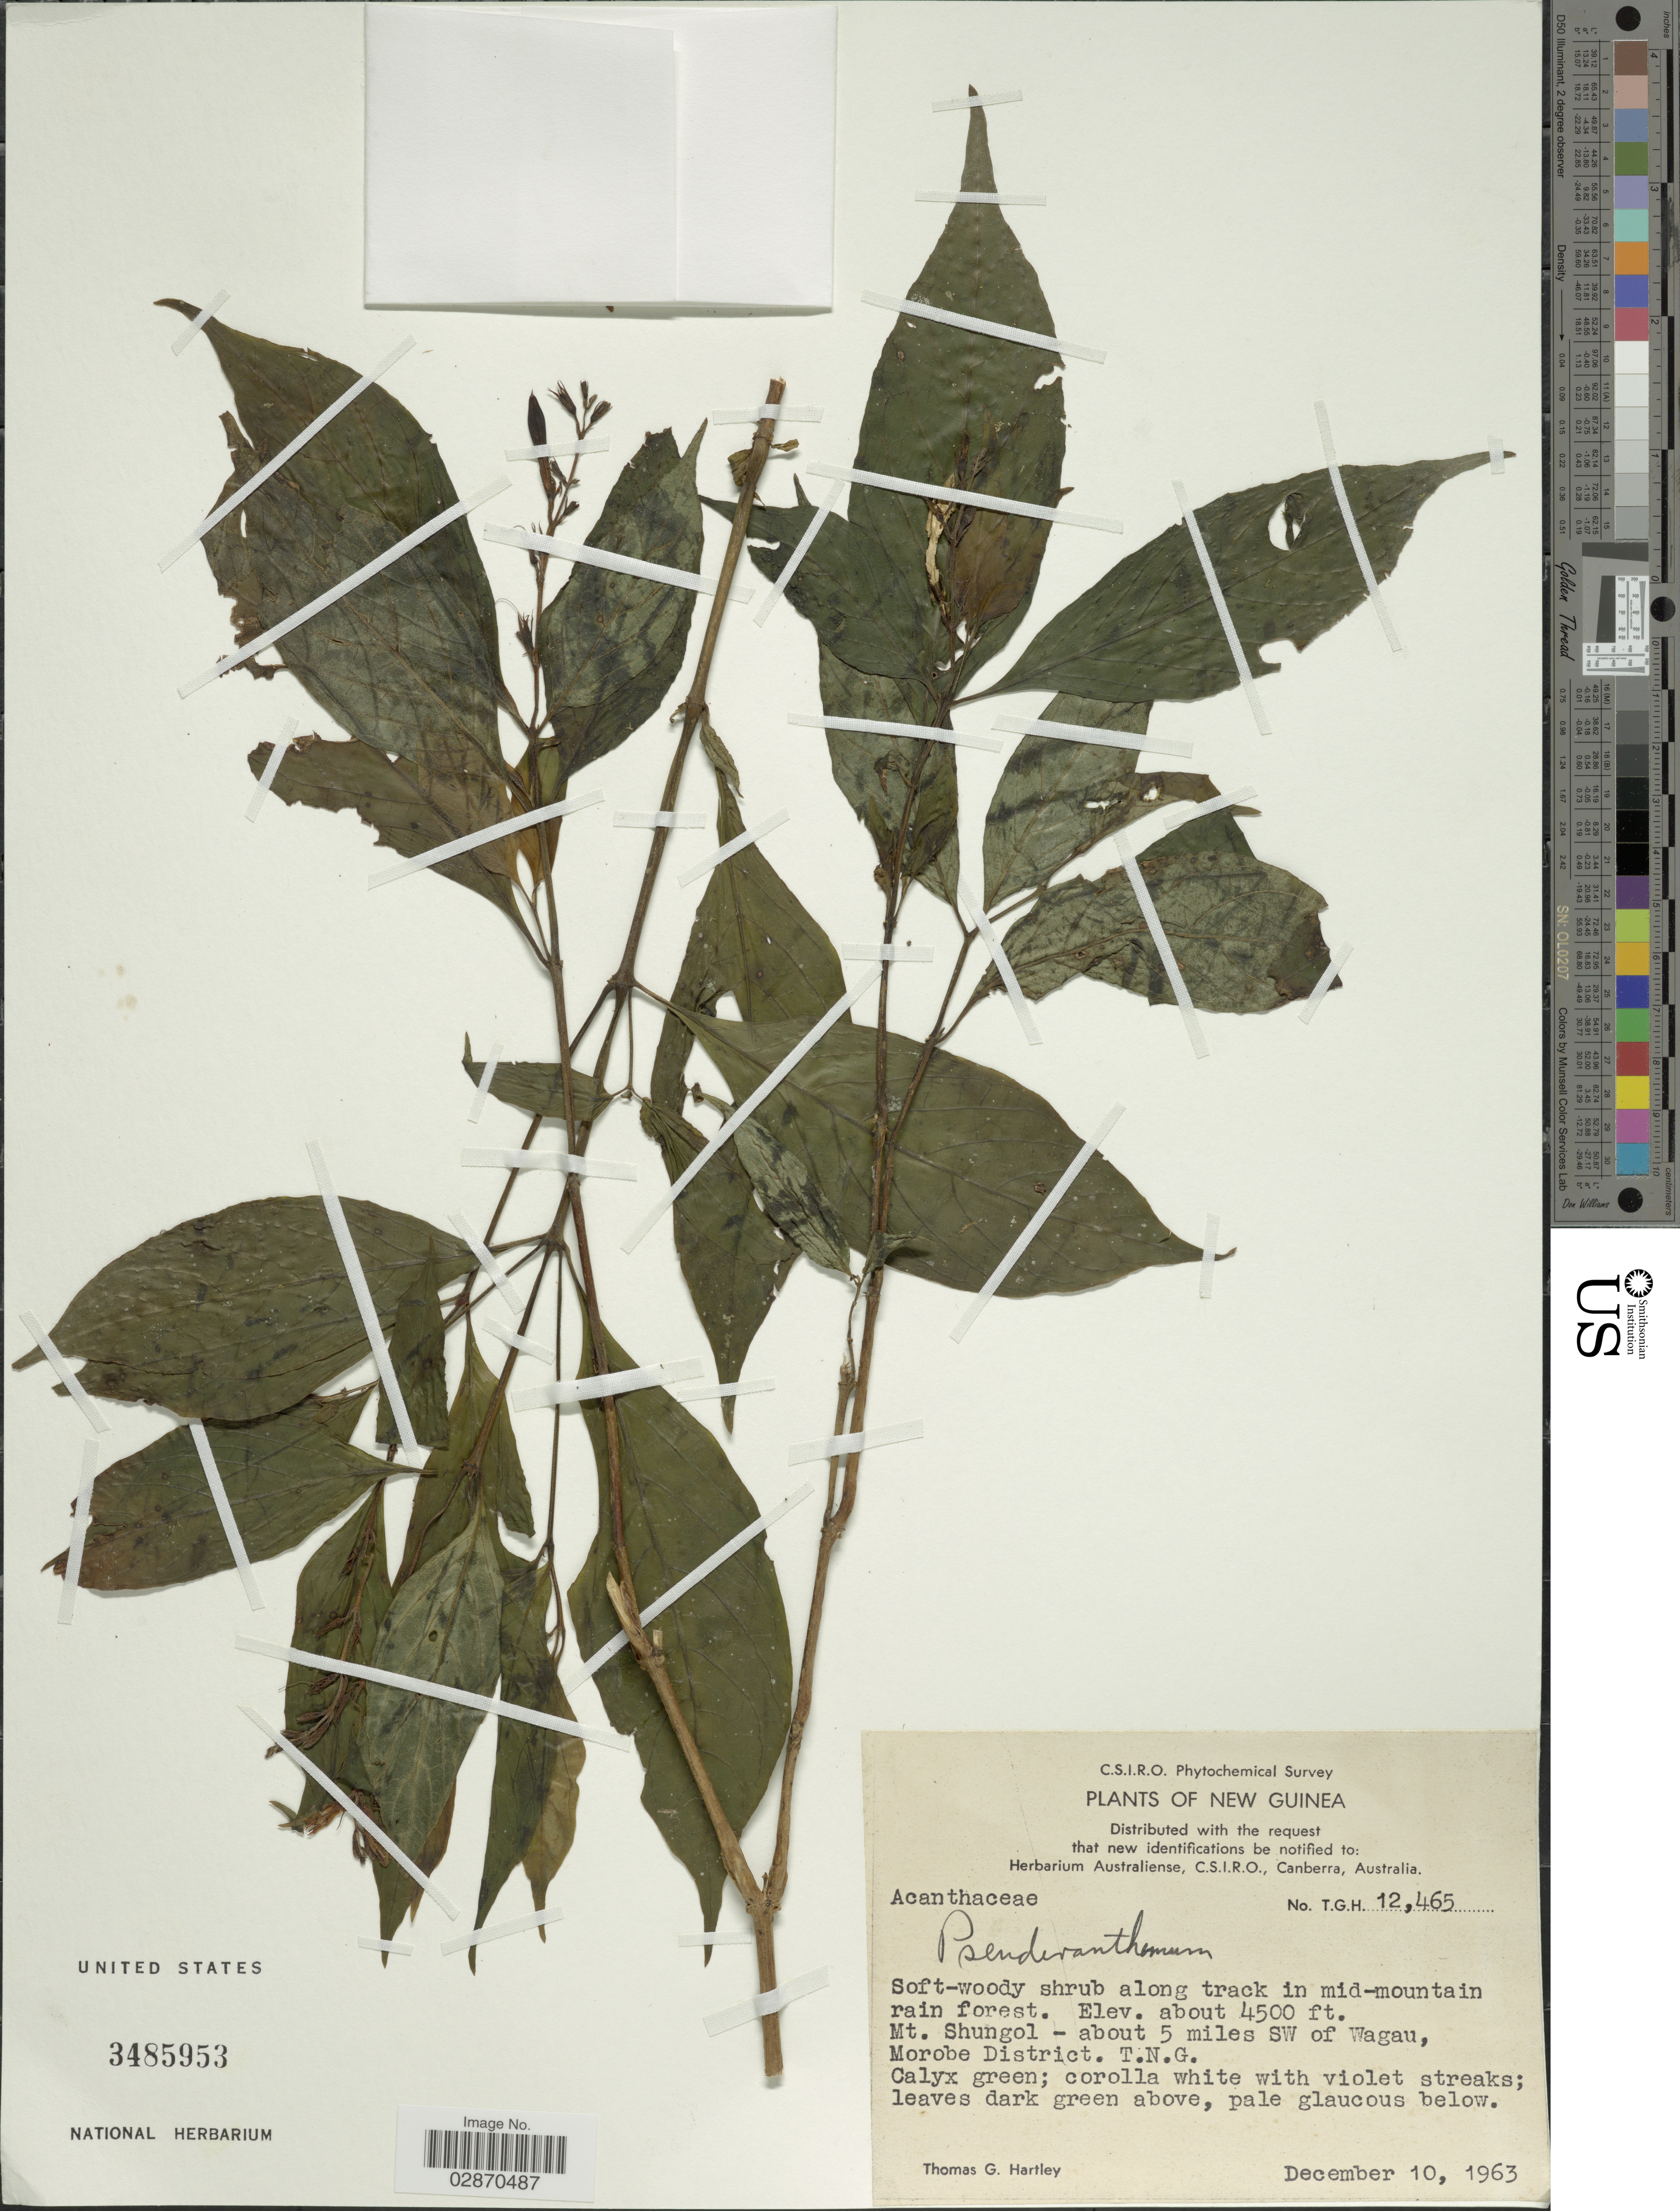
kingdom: Plantae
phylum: Tracheophyta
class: Magnoliopsida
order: Lamiales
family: Acanthaceae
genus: Pseuderanthemum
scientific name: Pseuderanthemum sp.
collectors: T. G. Hartley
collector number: T.G.H. 12465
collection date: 1963-12-10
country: Papua New Guinea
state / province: Morobe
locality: New Guinea. Mt. Shungol - about 5 miles SW of Wagau, Morobe District. T.N.G.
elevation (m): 1372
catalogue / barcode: US 3485953